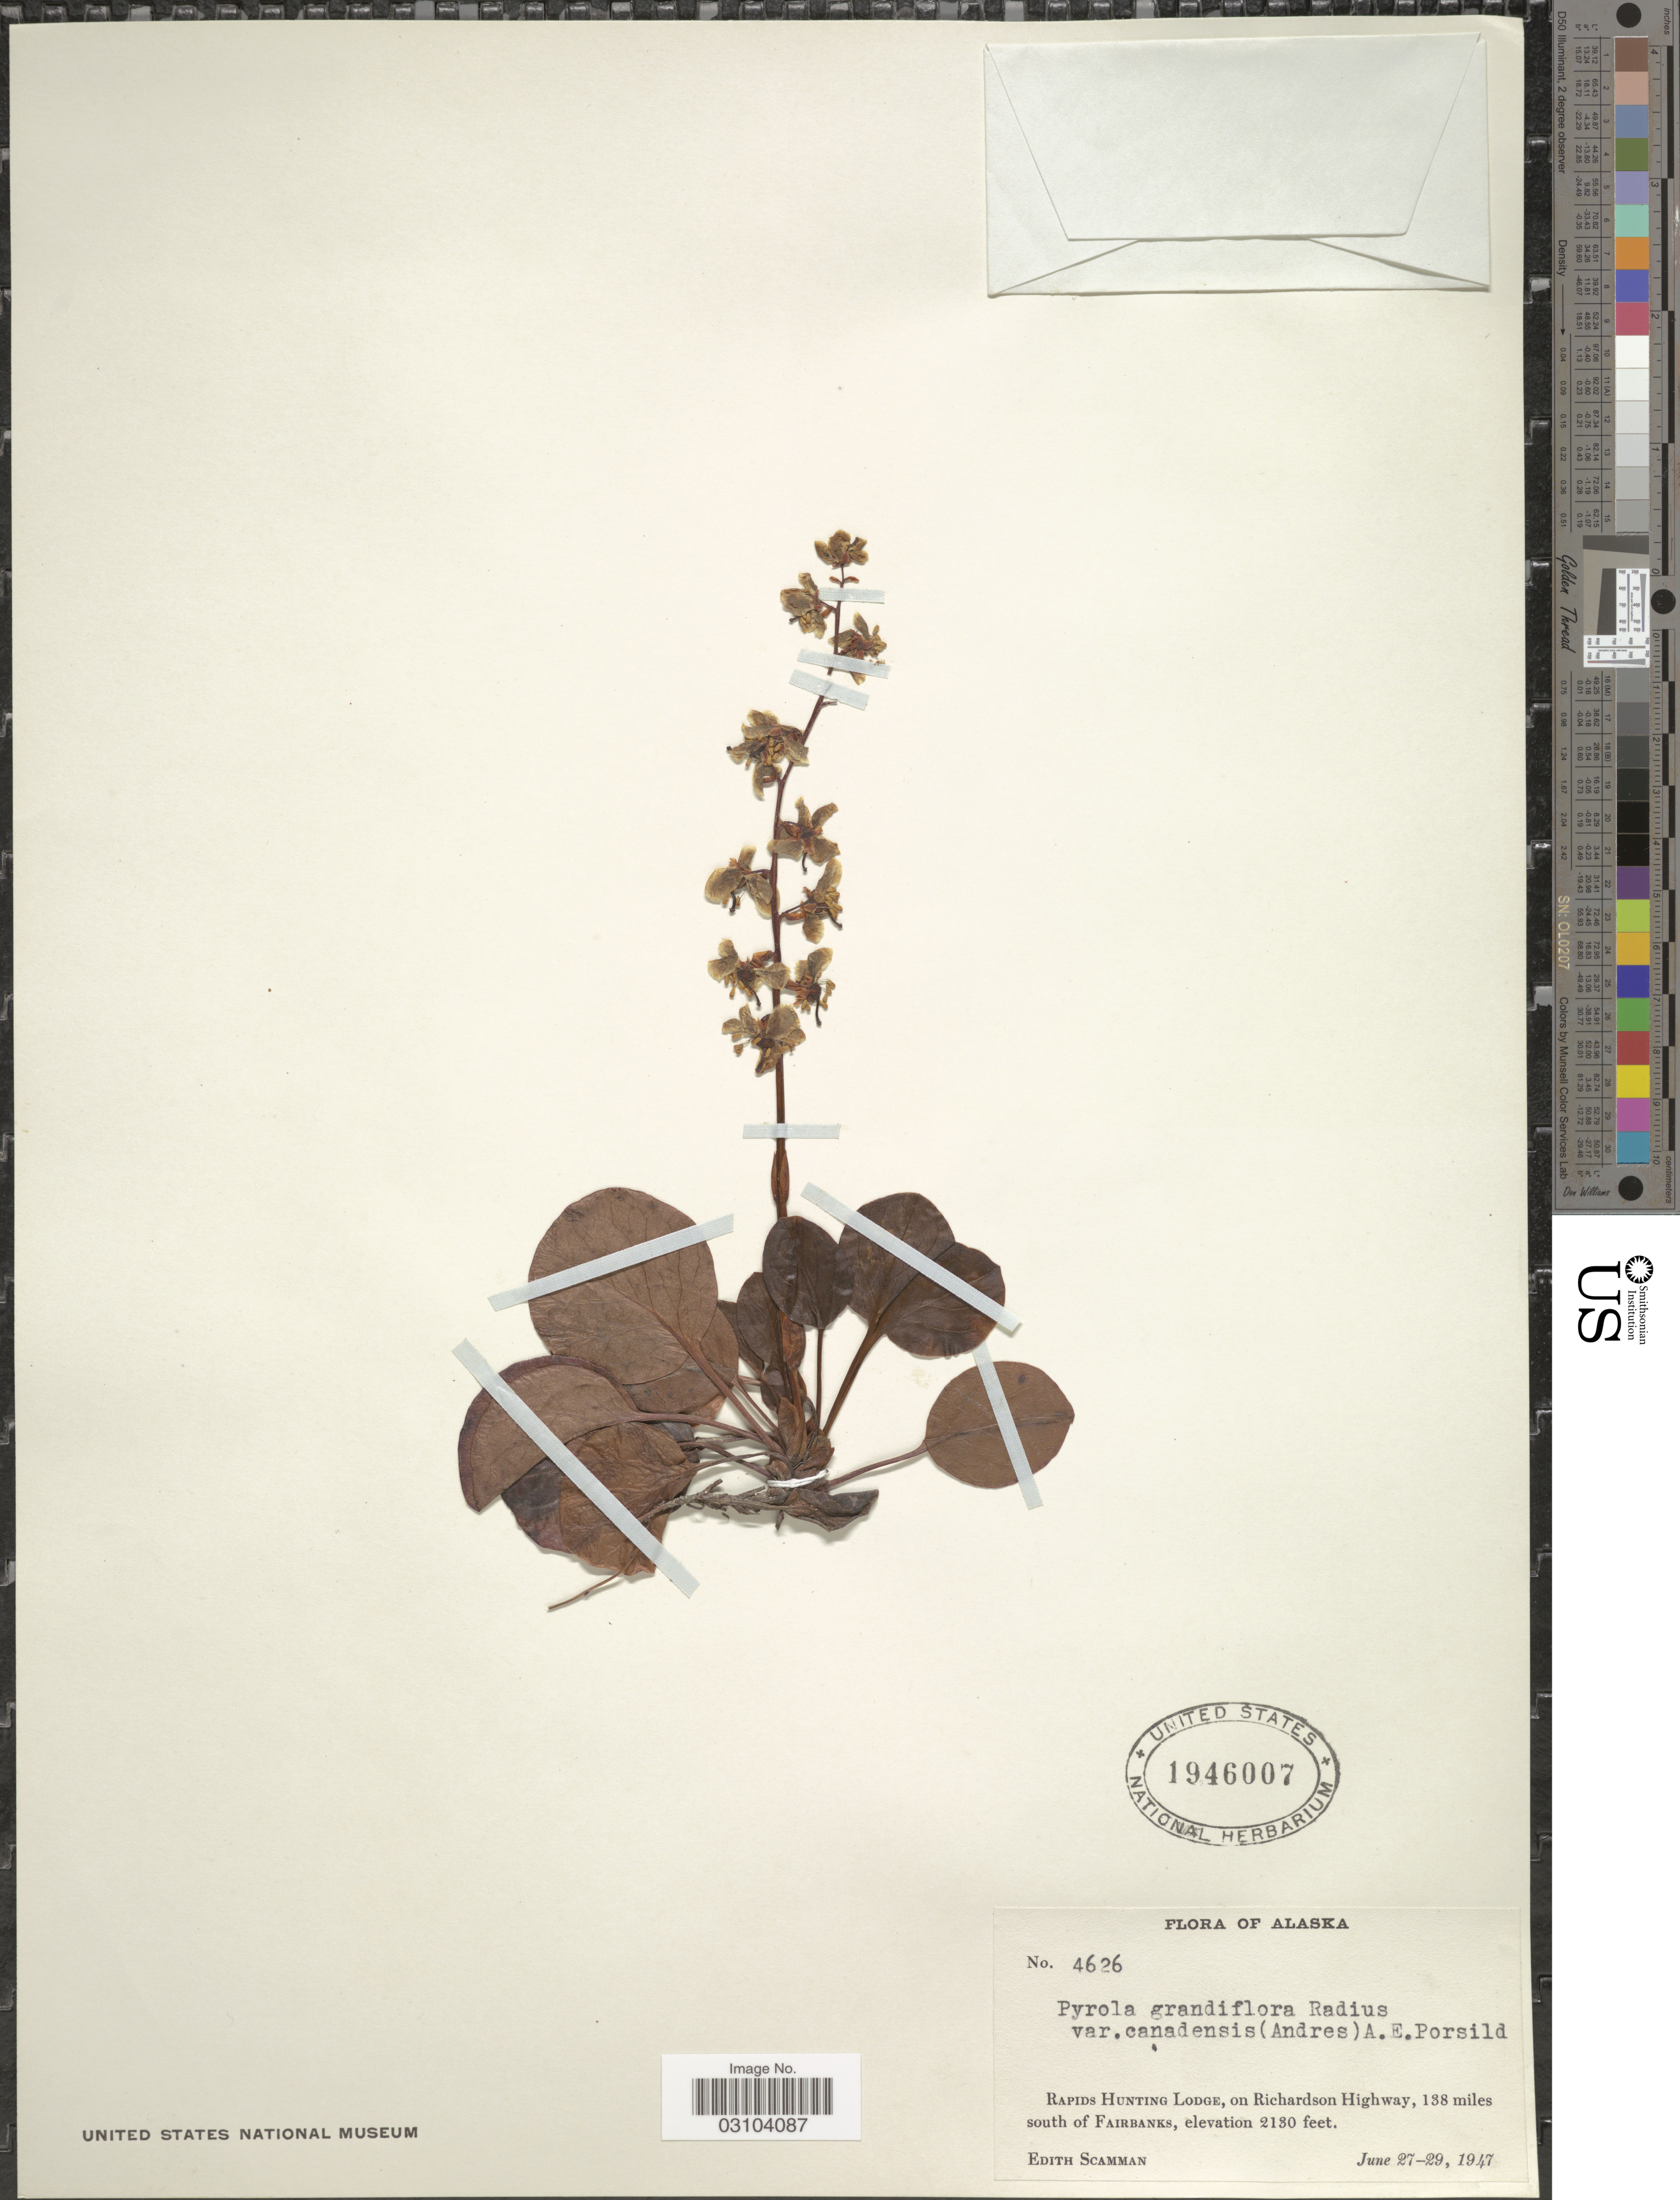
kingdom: Plantae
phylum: Tracheophyta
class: Magnoliopsida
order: Ericales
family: Ericaceae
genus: Pyrola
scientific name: Pyrola grandiflora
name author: Radius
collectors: E. Scamman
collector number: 466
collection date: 1947-06-27/1947-06-29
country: United States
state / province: Alaska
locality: Rapids Huntin Lodge, on Richardson Highway, 138 miles south of Fairbanks.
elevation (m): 649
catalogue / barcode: US 1946007